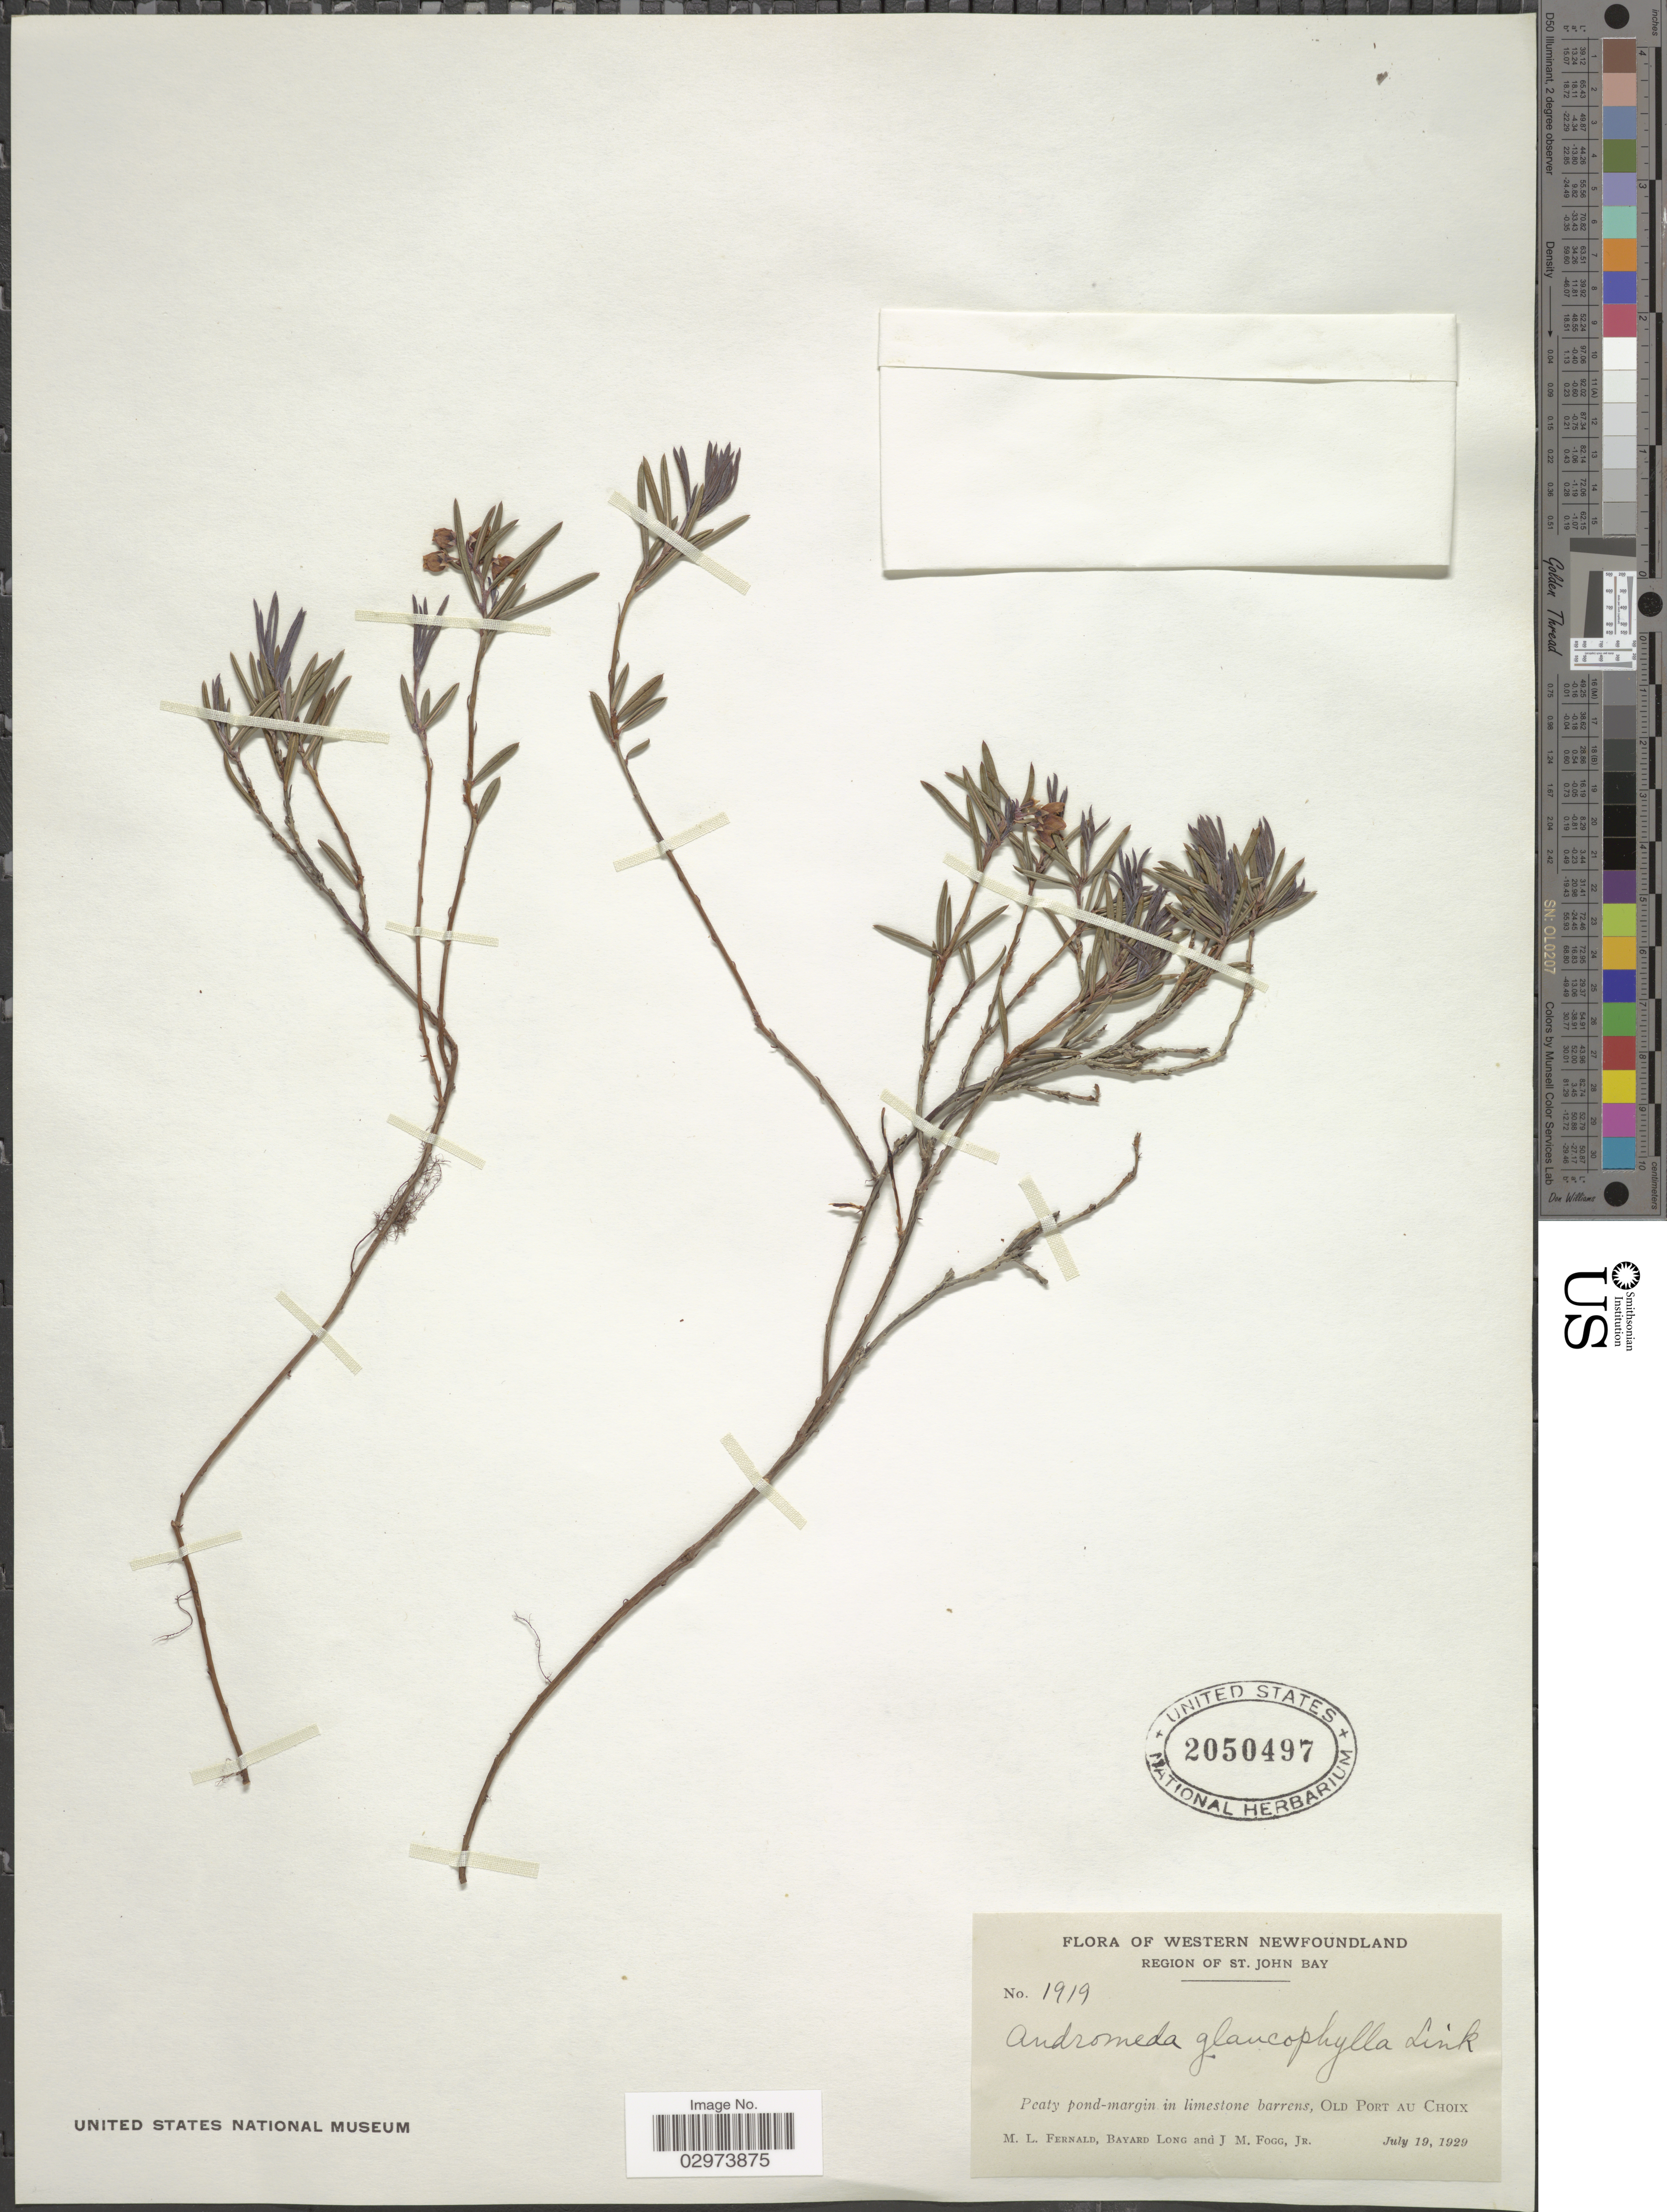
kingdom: Plantae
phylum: Tracheophyta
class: Magnoliopsida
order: Ericales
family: Ericaceae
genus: Andromeda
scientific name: Andromeda polifolia var. latifolia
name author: Aiton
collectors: M. L. Fernald, B. Long & J. Fogg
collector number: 1919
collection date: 1929-07-19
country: Canada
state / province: Newfoundland and Labrador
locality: Western Newfoundland. Region of St. John Bay. Peaty pond-margin in limestone barrens, Old Port au Choix.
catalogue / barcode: US 2050497